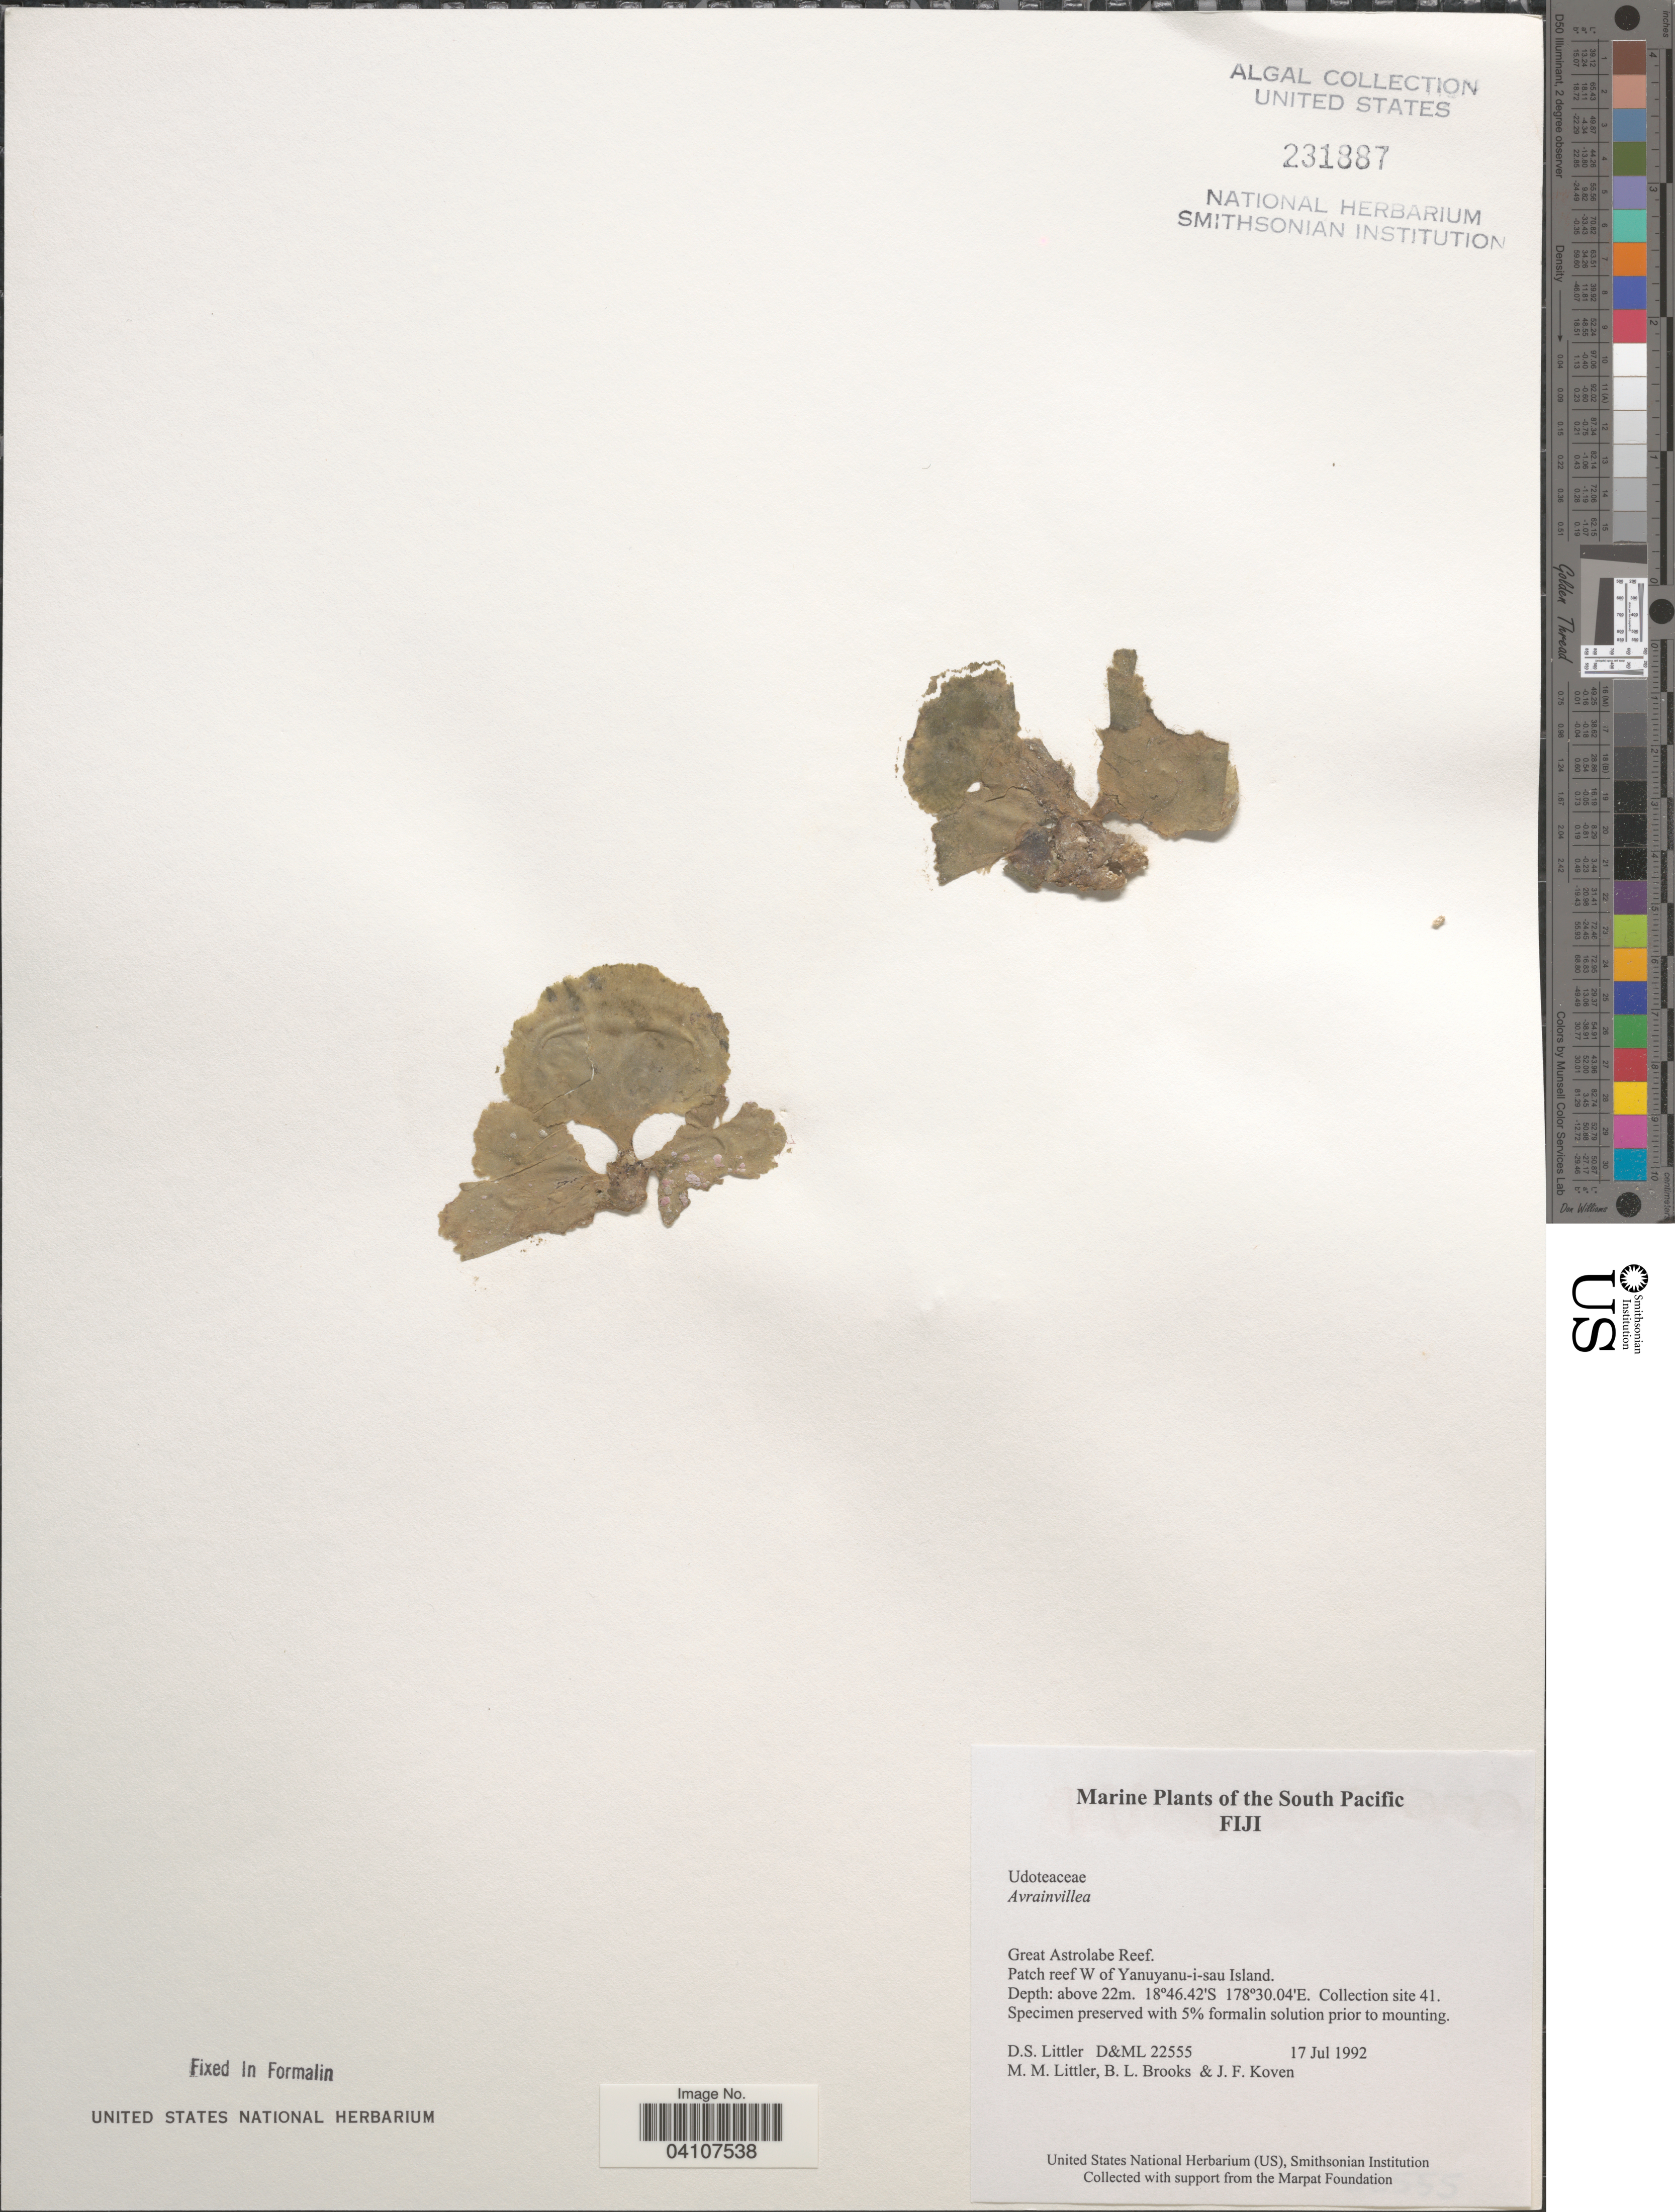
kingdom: Plantae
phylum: Chlorophyta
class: Ulvophyceae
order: Bryopsidales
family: Dichotomosiphonaceae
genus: Avrainvillea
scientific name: Avrainvillea sp.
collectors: D. S. Littler, B. Brooks & J. Koven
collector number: D&ML22555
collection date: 1992-07-17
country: Fiji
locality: South Pacific. Great Astrolabe Reef. Patch reef W of Yanuyanu-i-sau Island. Collection site 41.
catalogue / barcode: US 231887